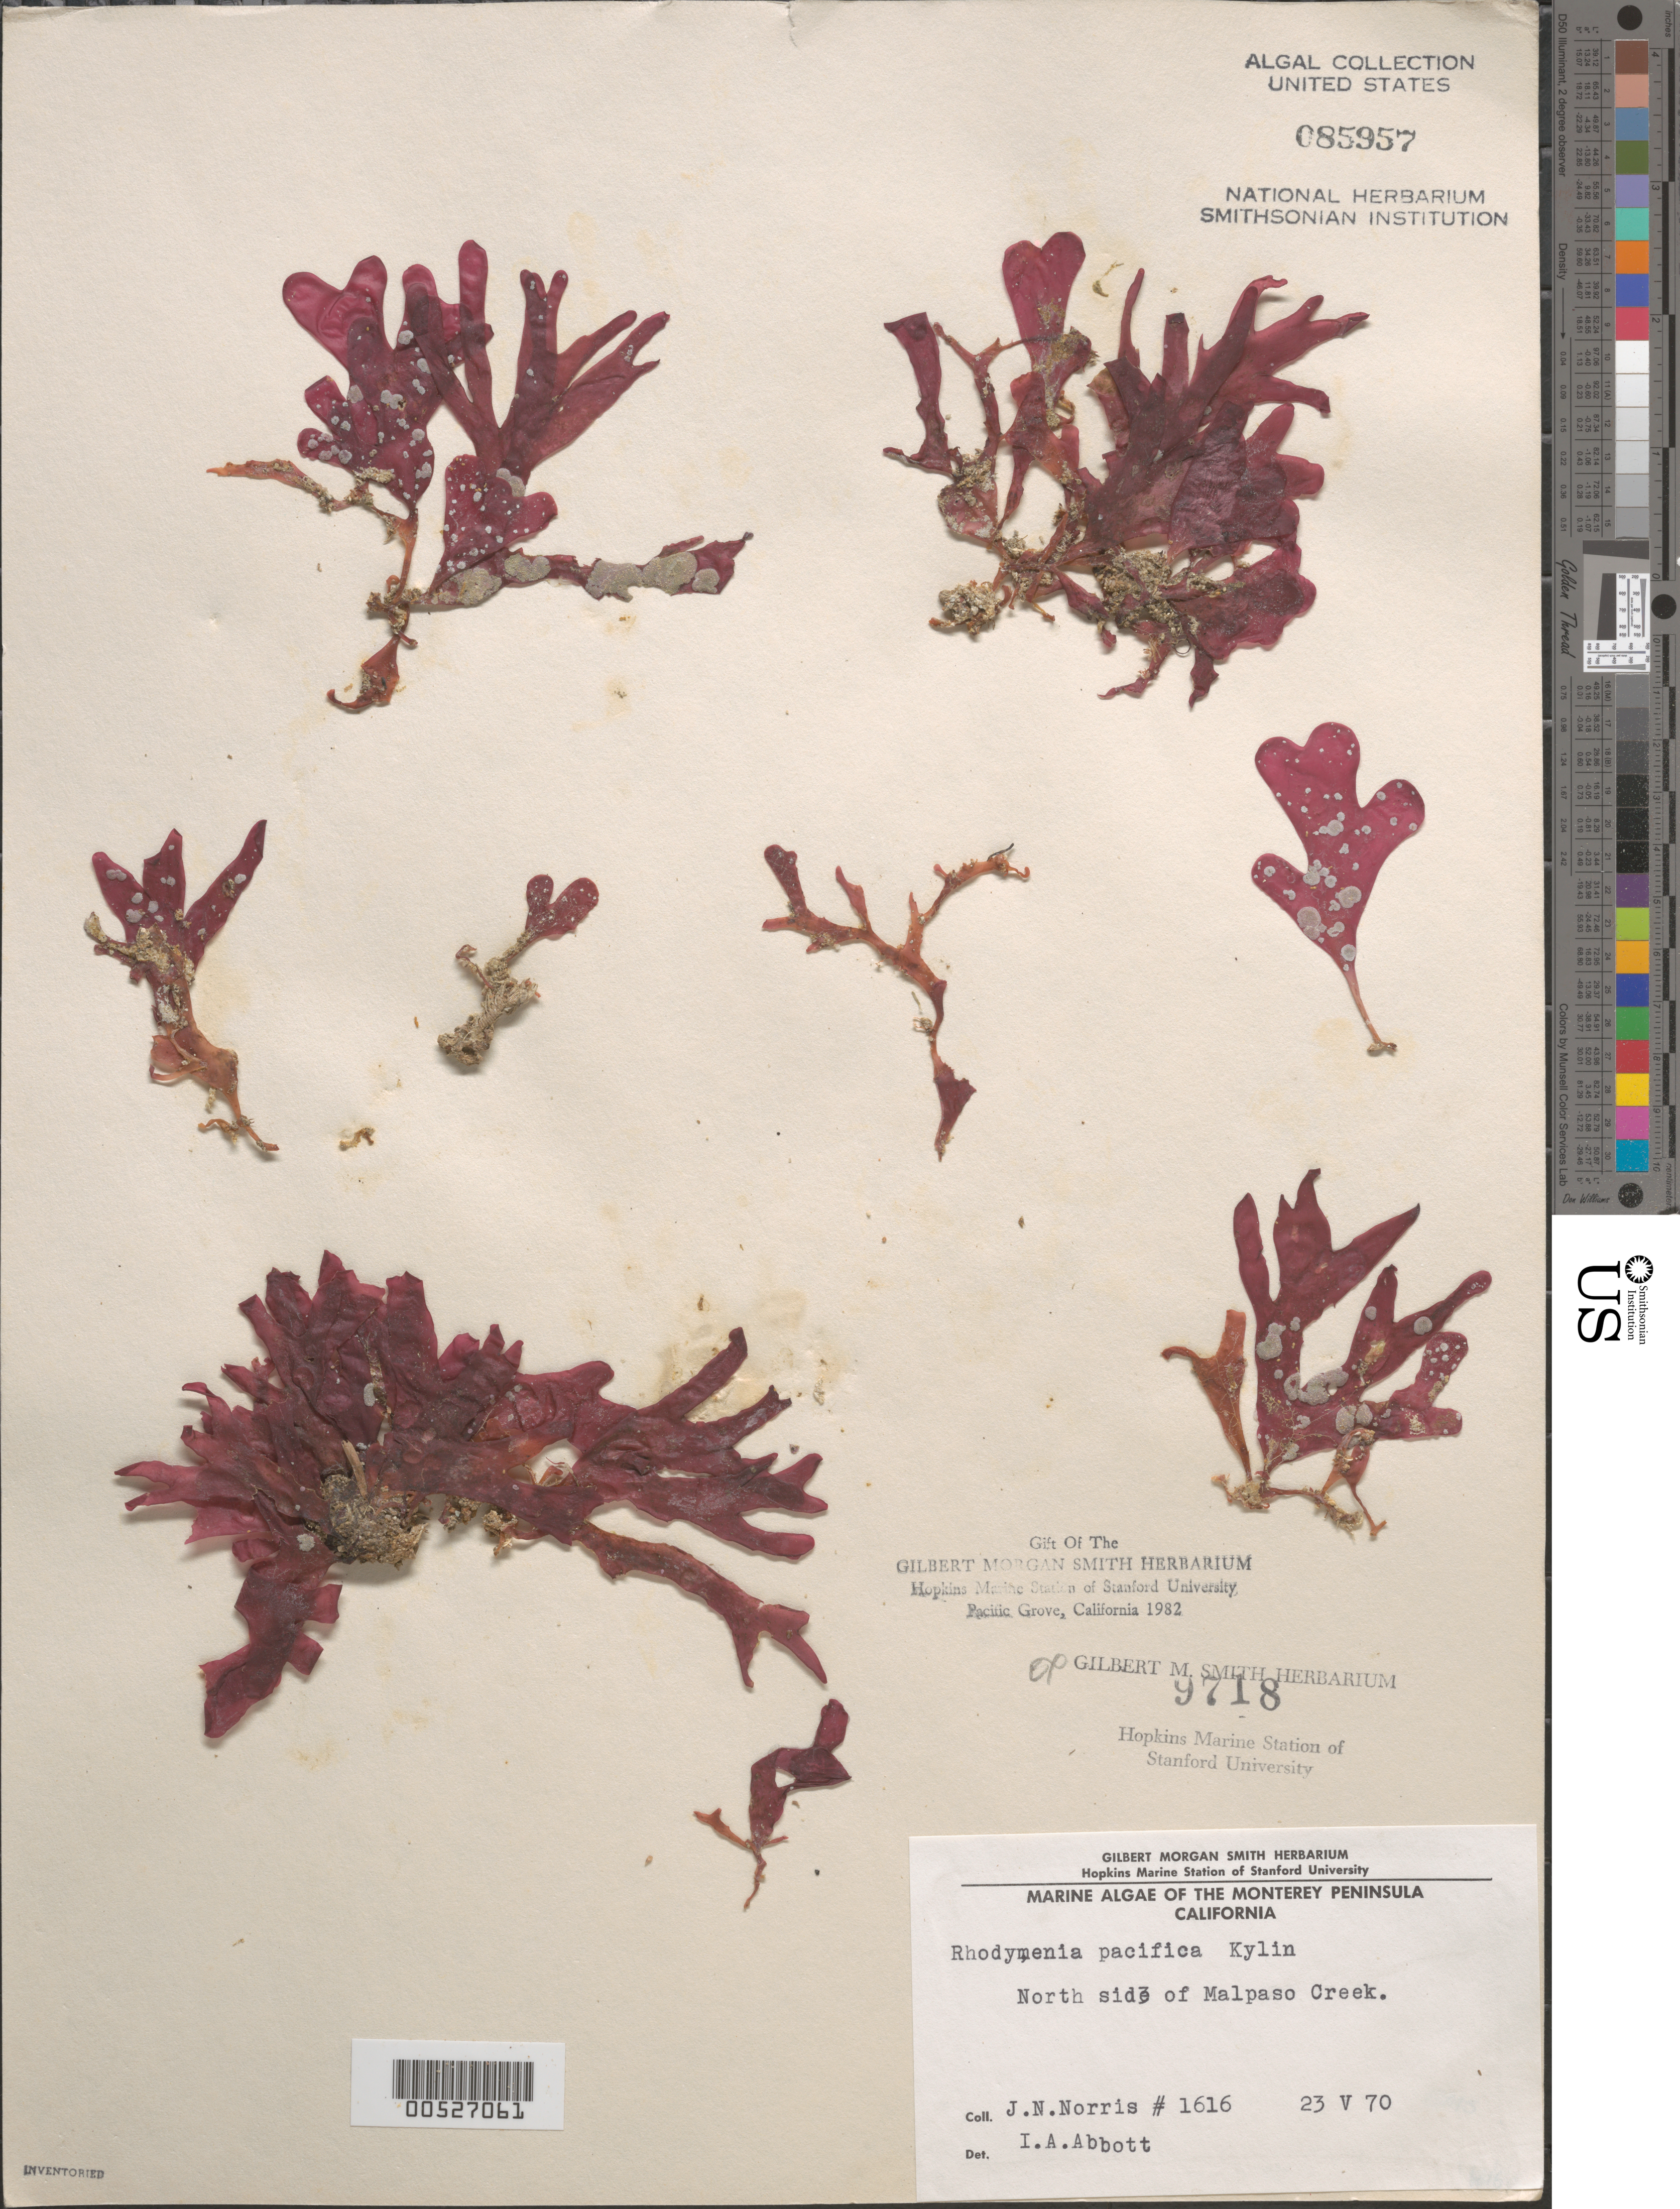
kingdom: Plantae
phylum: Rhodophyta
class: Florideophyceae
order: Rhodymeniales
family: Rhodymeniaceae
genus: Rhodymenia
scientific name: Rhodymenia pacifica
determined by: Abbott, Isabella A.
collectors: J. N. Norris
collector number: JN-1616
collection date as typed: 23 May 1970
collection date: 1970-05-23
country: United States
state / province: California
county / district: Monterey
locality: Malpaso Creek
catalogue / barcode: US 85957